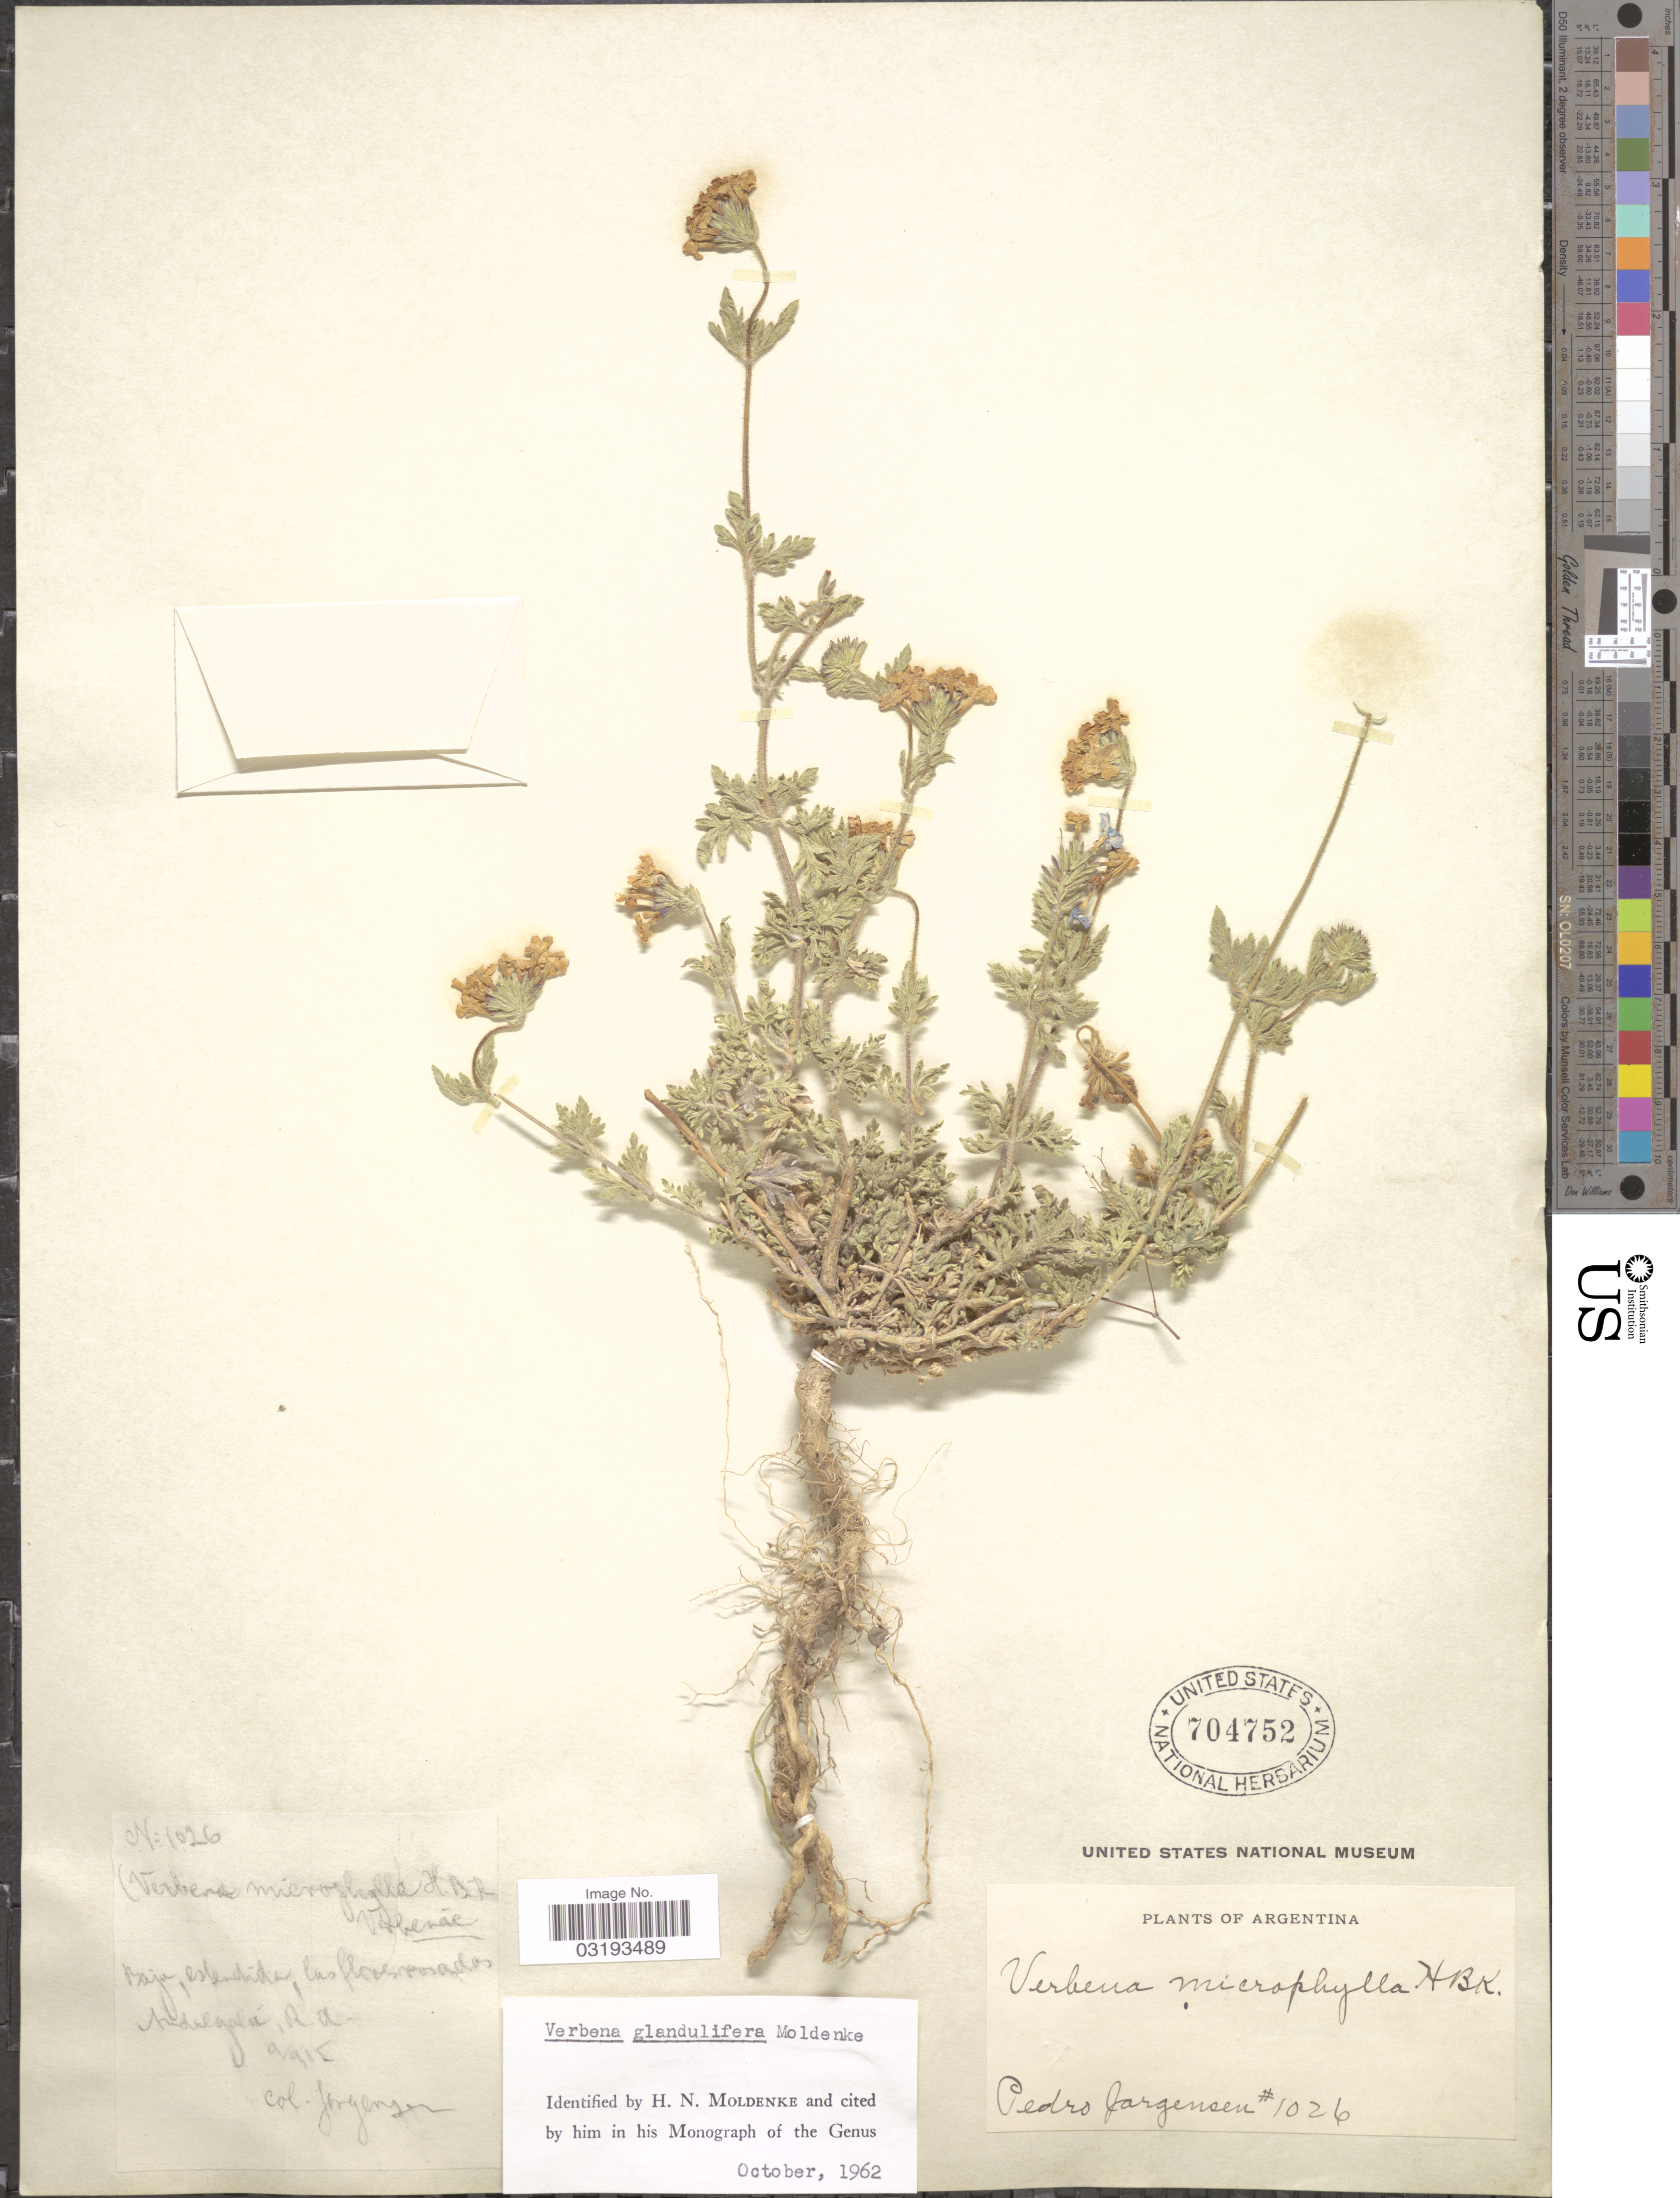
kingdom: Plantae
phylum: Tracheophyta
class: Magnoliopsida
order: Lamiales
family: Verbenaceae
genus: Verbena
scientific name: Verbena glandulifera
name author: Moldenke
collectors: P. Jörgensen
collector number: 1026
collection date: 1915-09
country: Argentina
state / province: Catamarca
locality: Andalgalá, R.A.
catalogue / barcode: US 704752